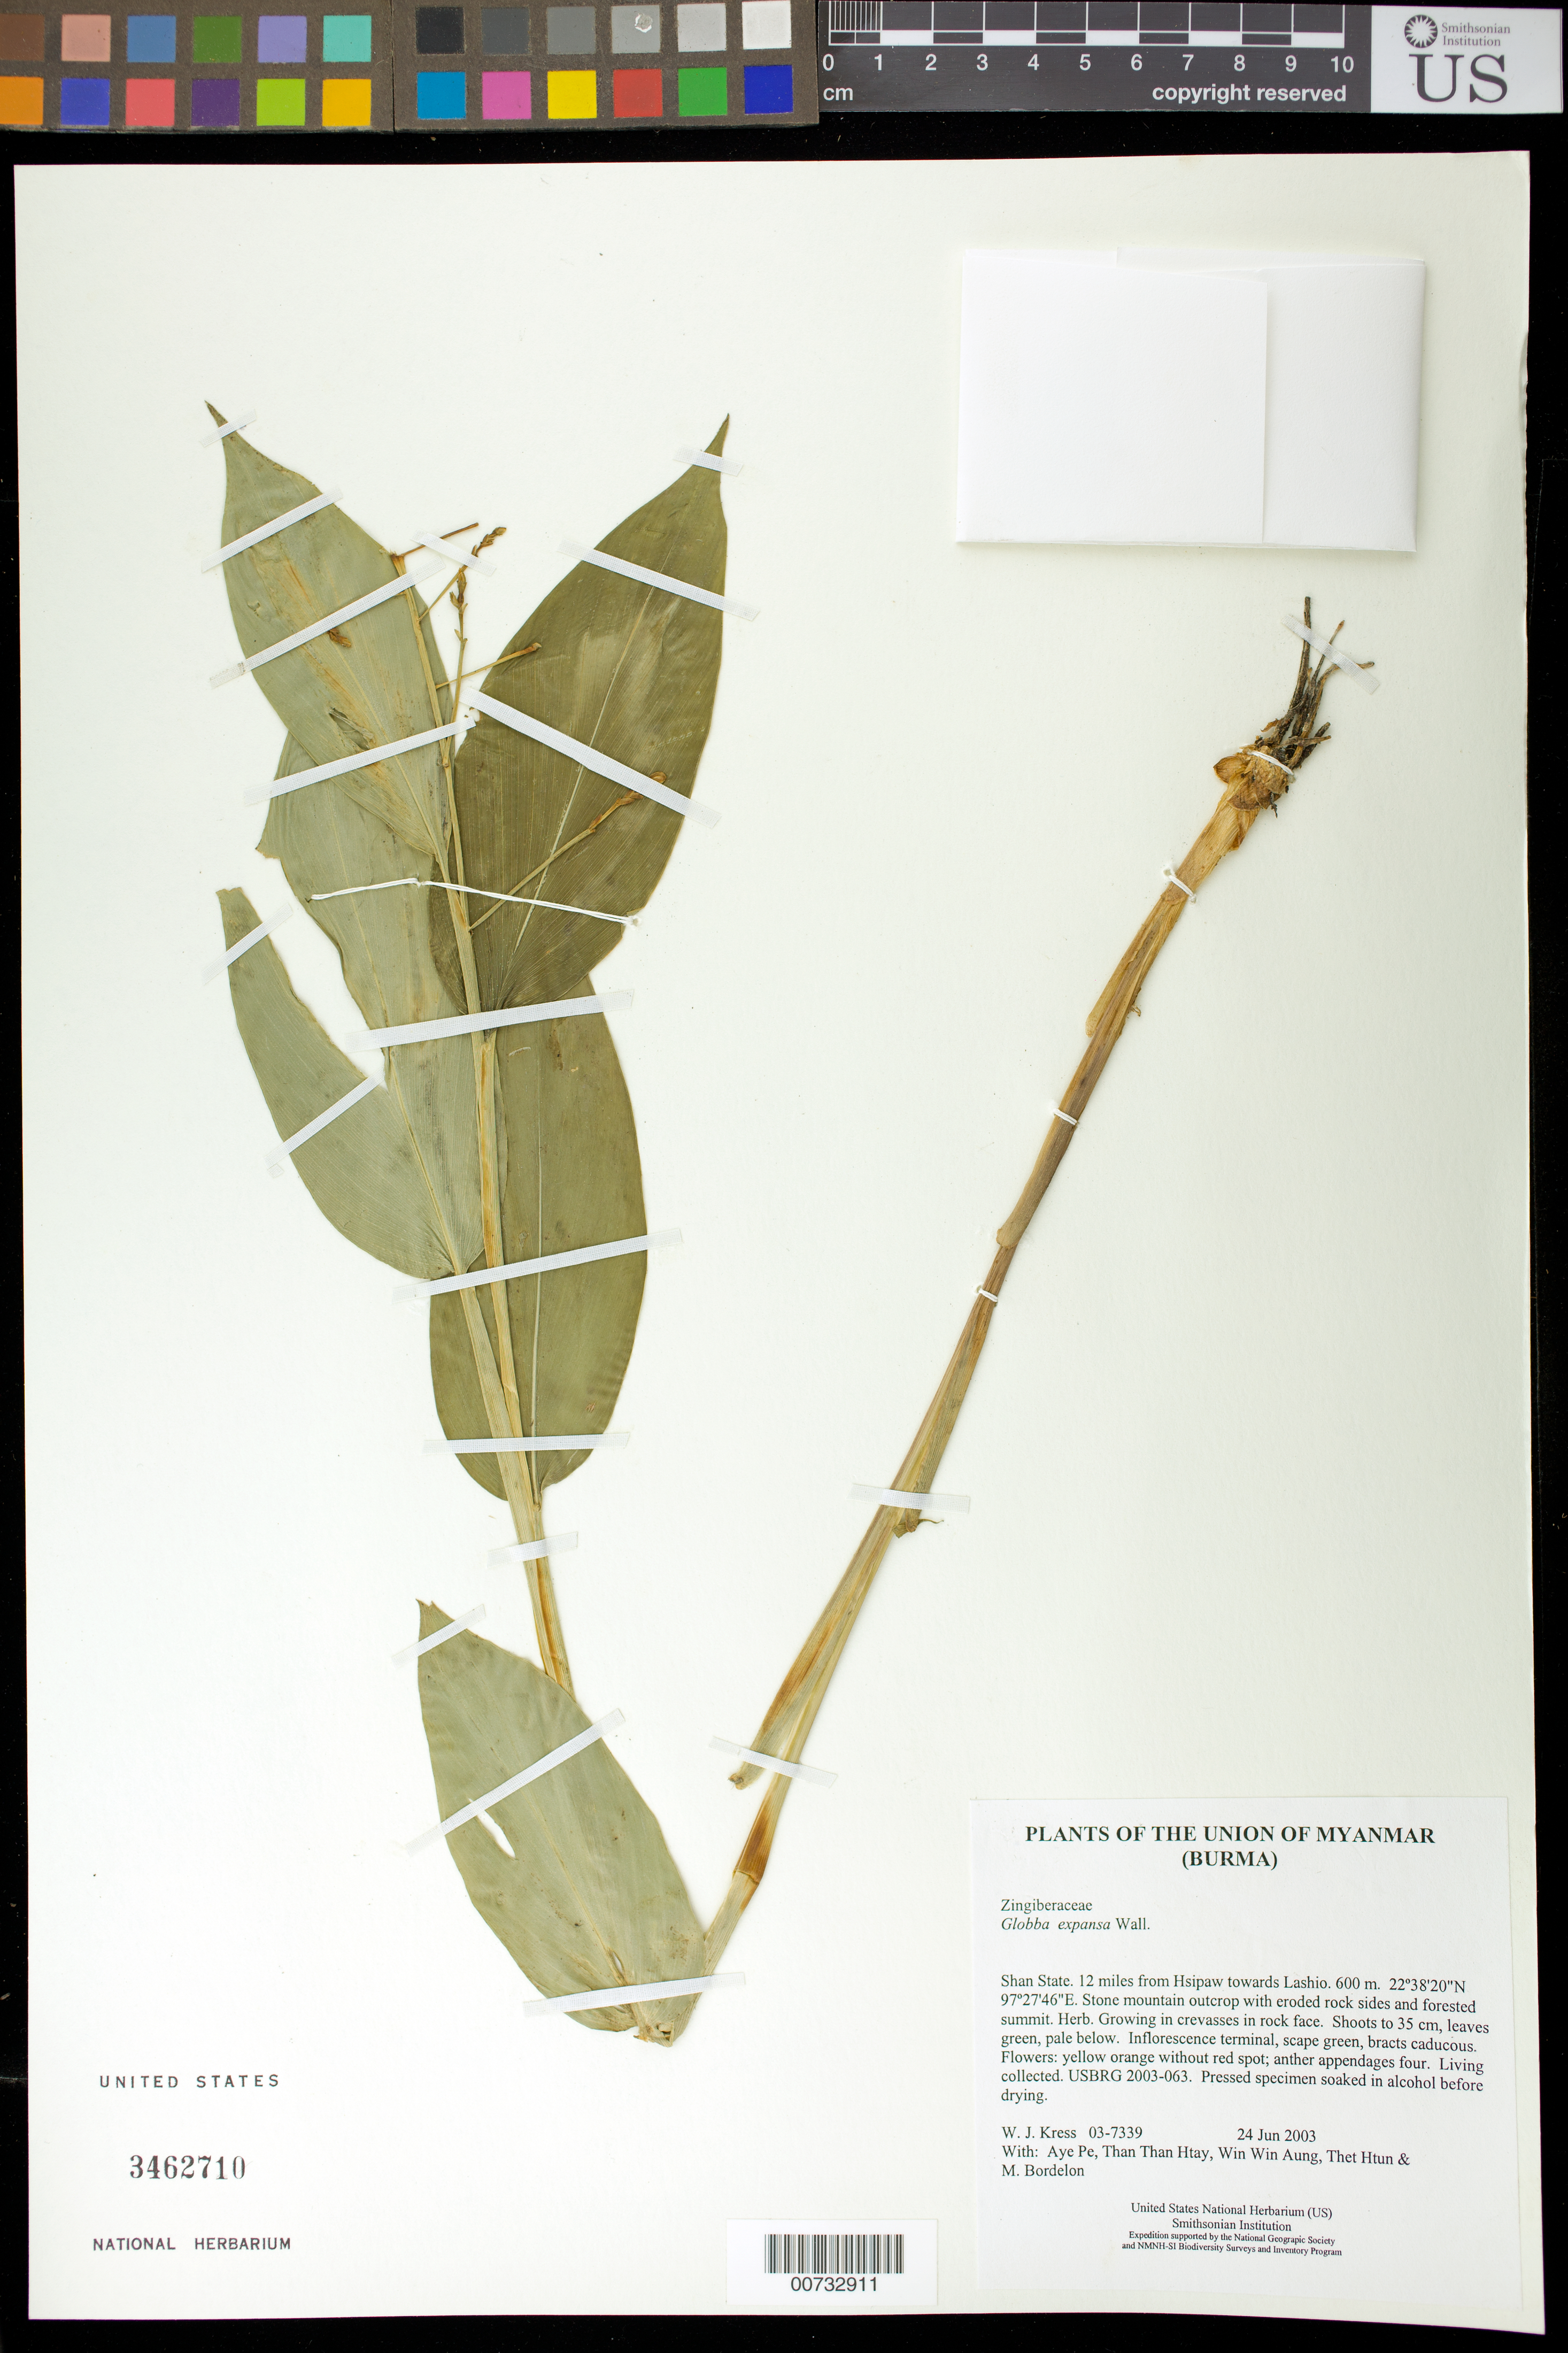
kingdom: Plantae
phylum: Tracheophyta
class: Liliopsida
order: Zingiberales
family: Zingiberaceae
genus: Globba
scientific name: Globba expansa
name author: Wall.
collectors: W. J. Kress, Aye Pe, Than Than Htay, Win Win Aung, Thet Htun & M. Bordelon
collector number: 03-7339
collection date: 2003-06-24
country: Myanmar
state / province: Shan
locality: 12 miles from Hsipaw towards Lashio.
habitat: Stone mountain outcrop with eroded rock sides and forested summit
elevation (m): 600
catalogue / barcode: US 3462710